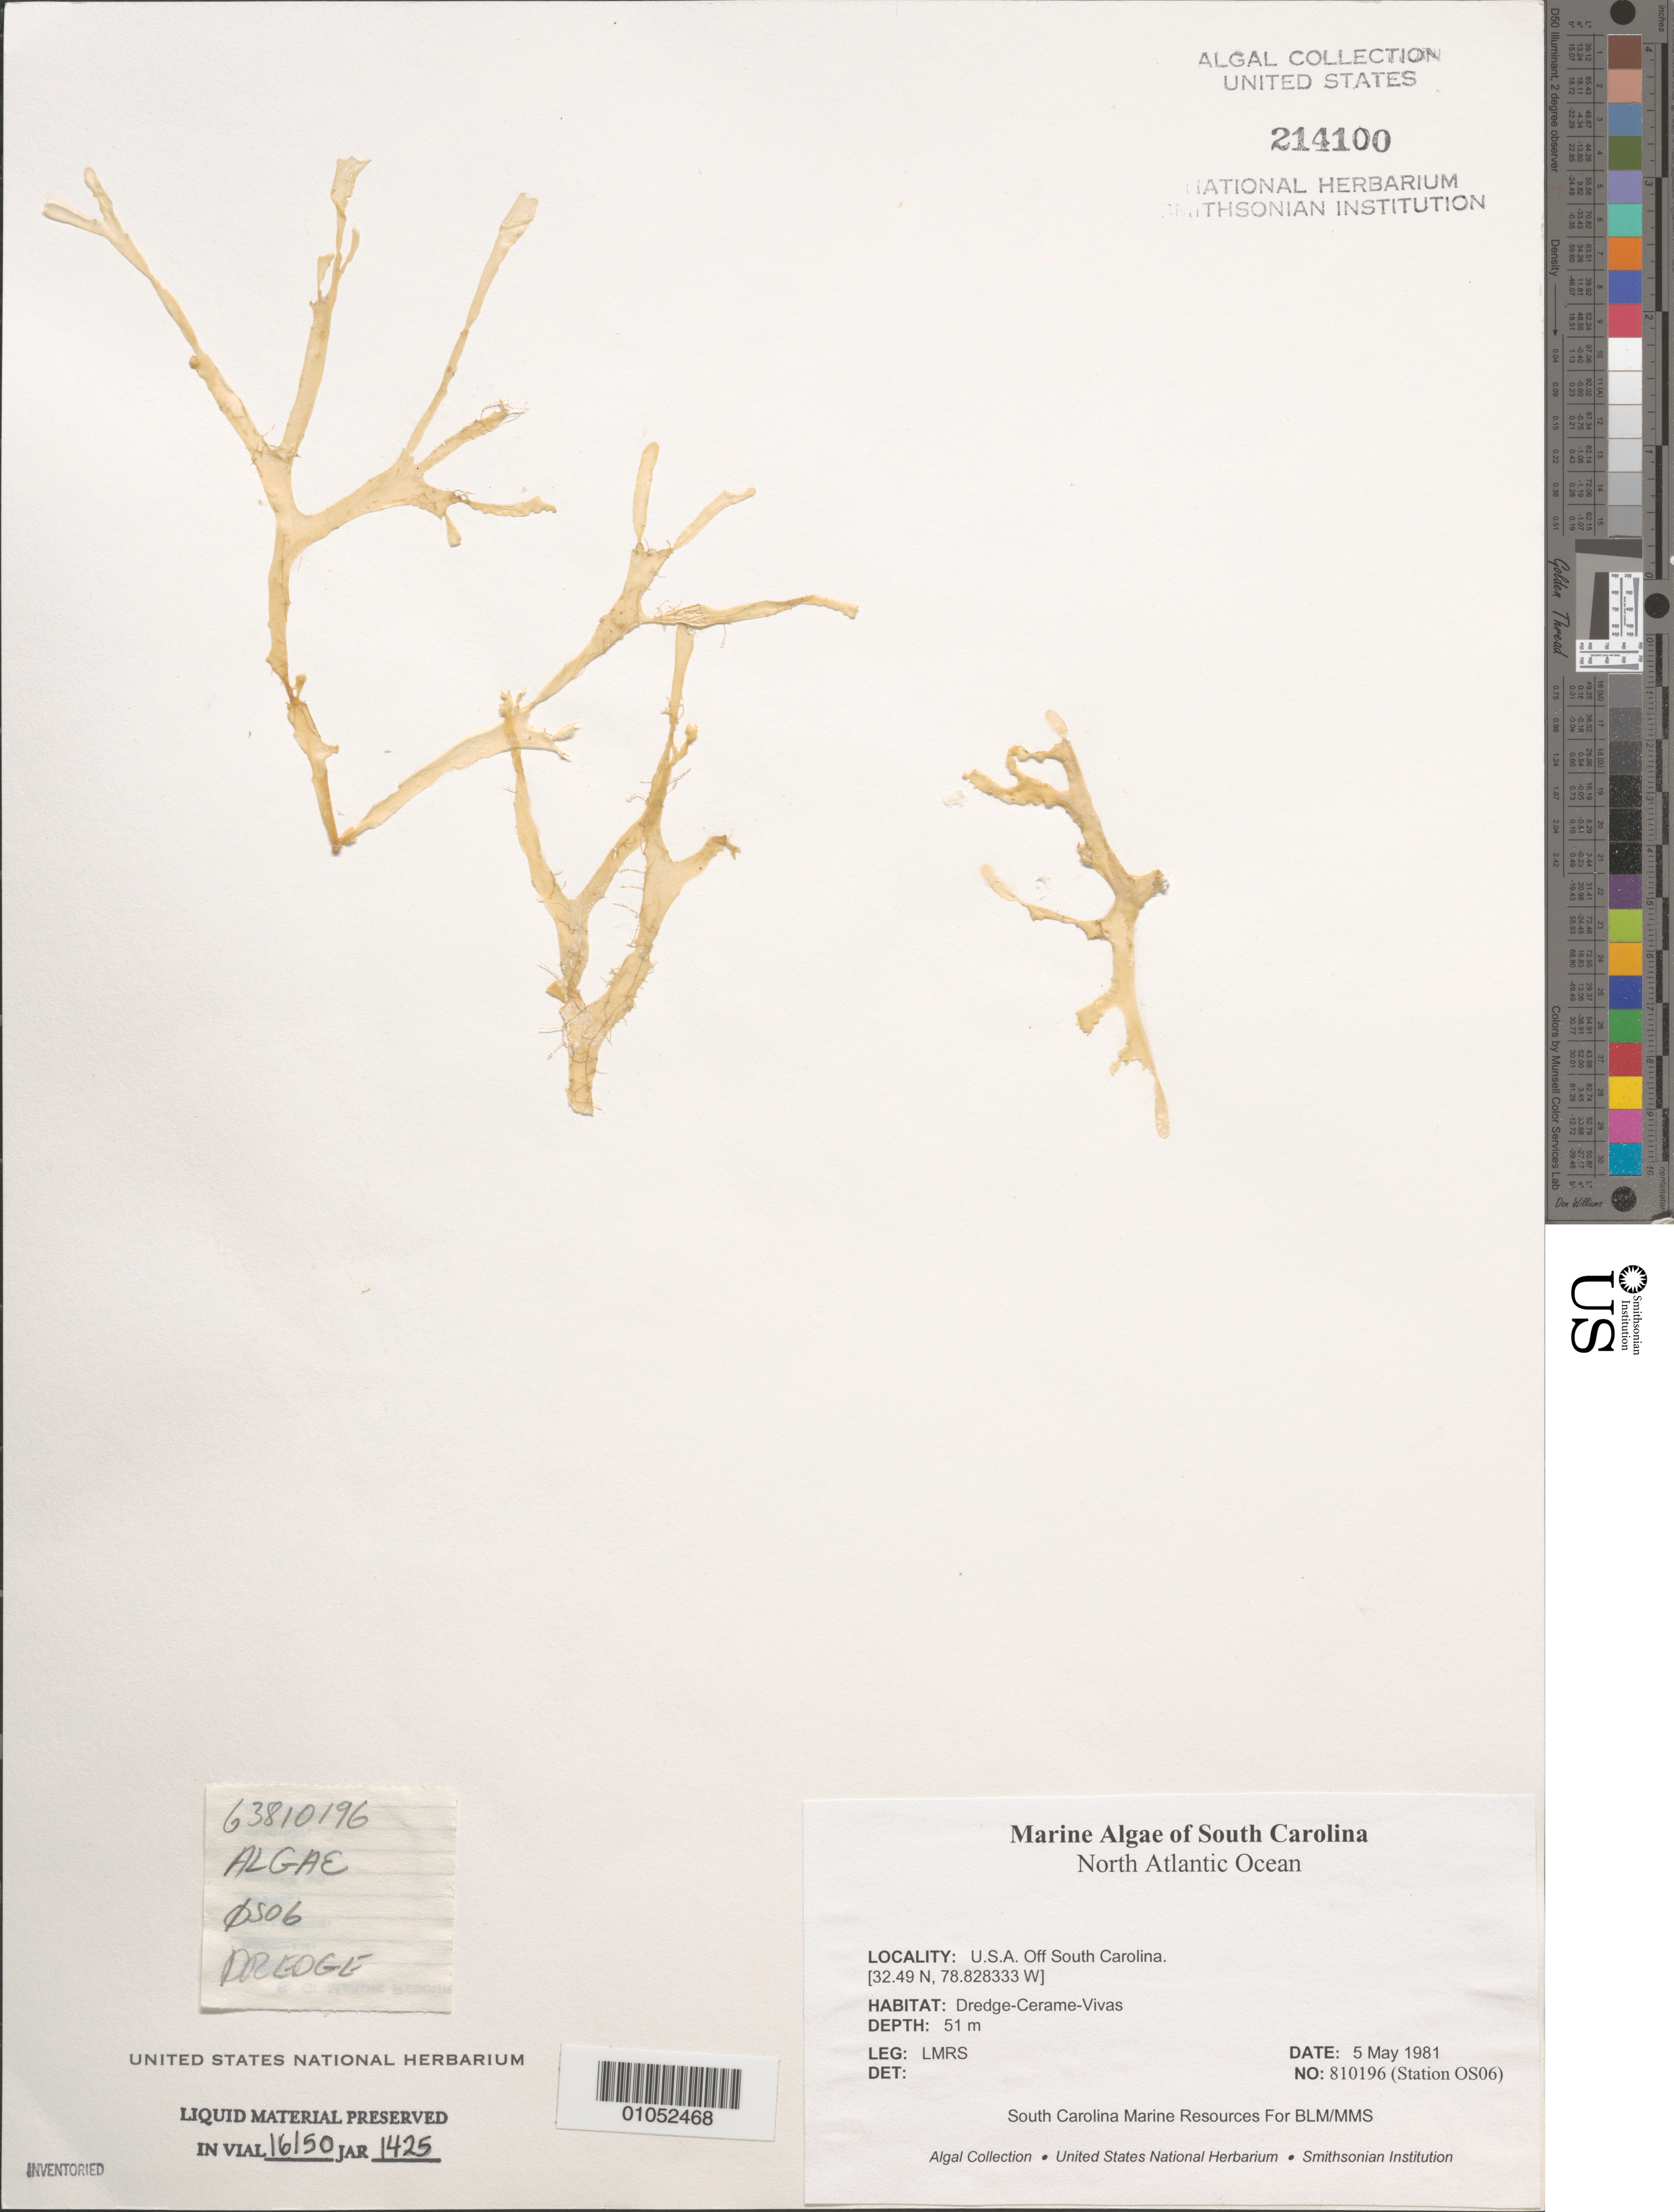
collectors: LMRS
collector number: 810196 (Station OS06)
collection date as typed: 05 May 1981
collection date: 1981-05-05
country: United States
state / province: South Carolina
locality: North Atlantic Ocean off South Carolina coast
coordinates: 32.49 N, 78.828333 W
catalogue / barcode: US 214100